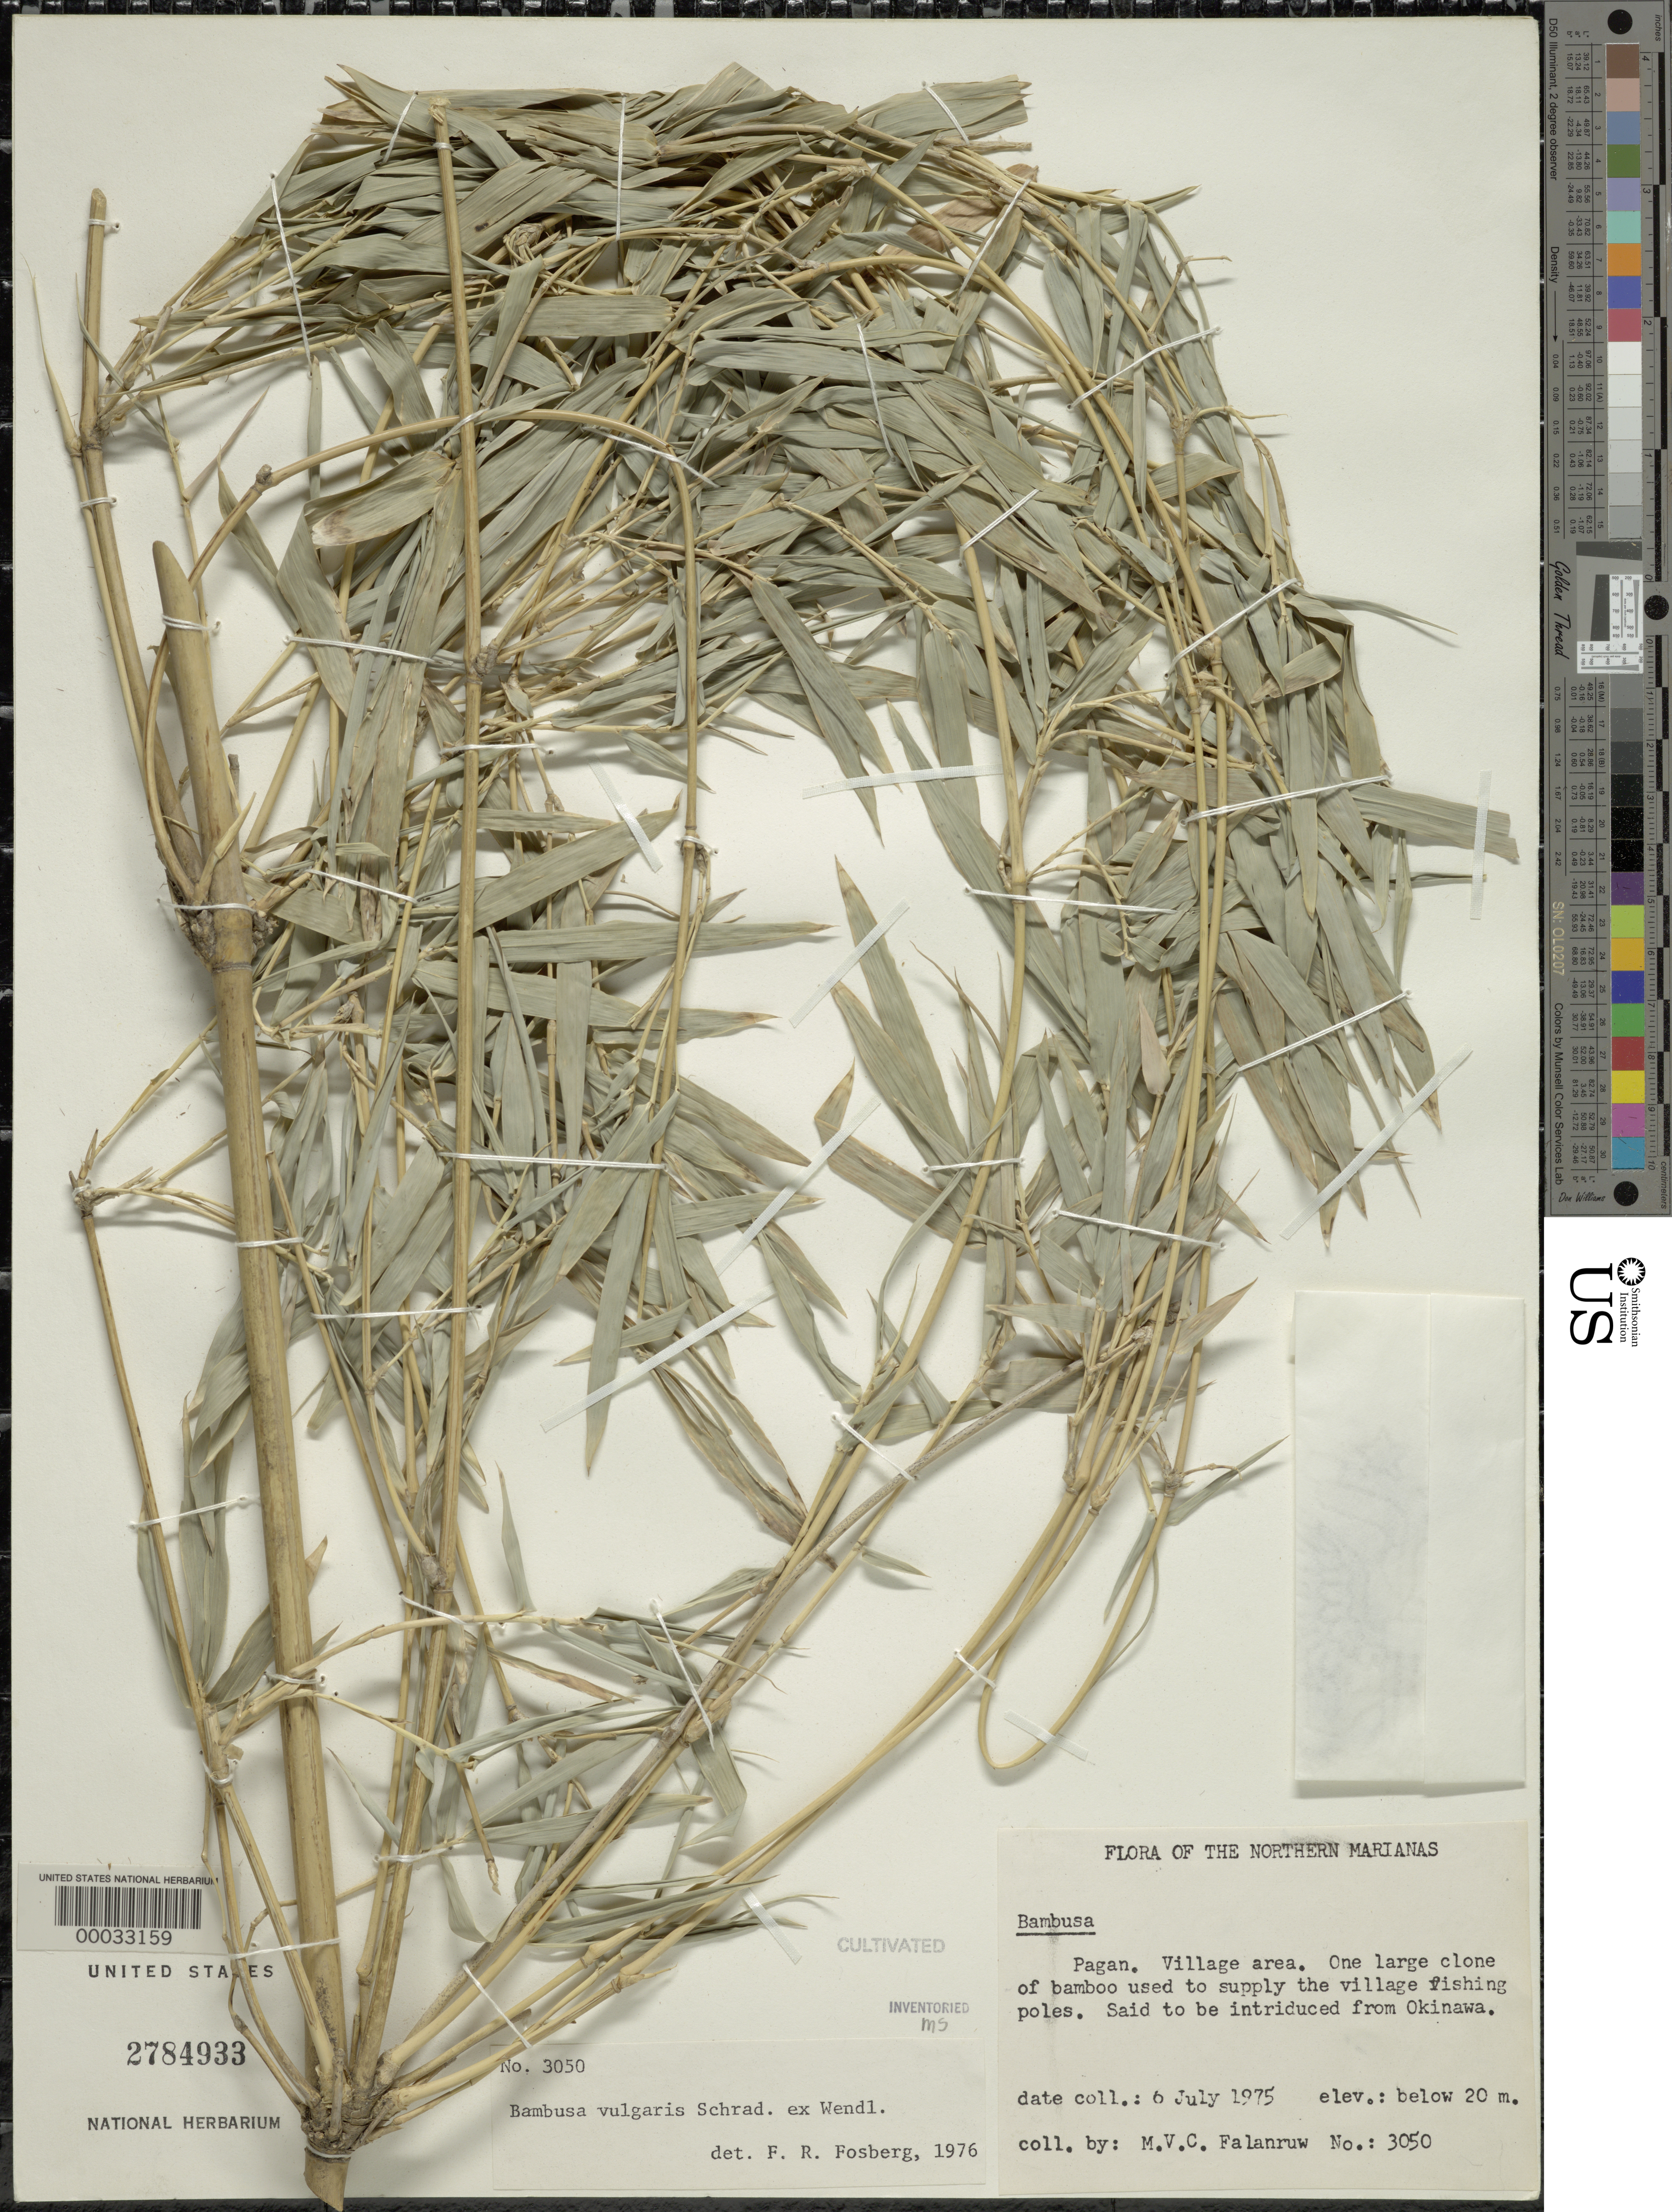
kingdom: Plantae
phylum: Tracheophyta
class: Liliopsida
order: Poales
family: Poaceae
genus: Bambusa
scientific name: Bambusa vulgaris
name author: Schrad. ex J.C. Wendl.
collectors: M. V. Falanruw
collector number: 3050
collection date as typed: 06 Jul 1975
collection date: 1975-07-06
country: Northern Mariana Islands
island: Pagan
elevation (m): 20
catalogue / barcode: US 2784933